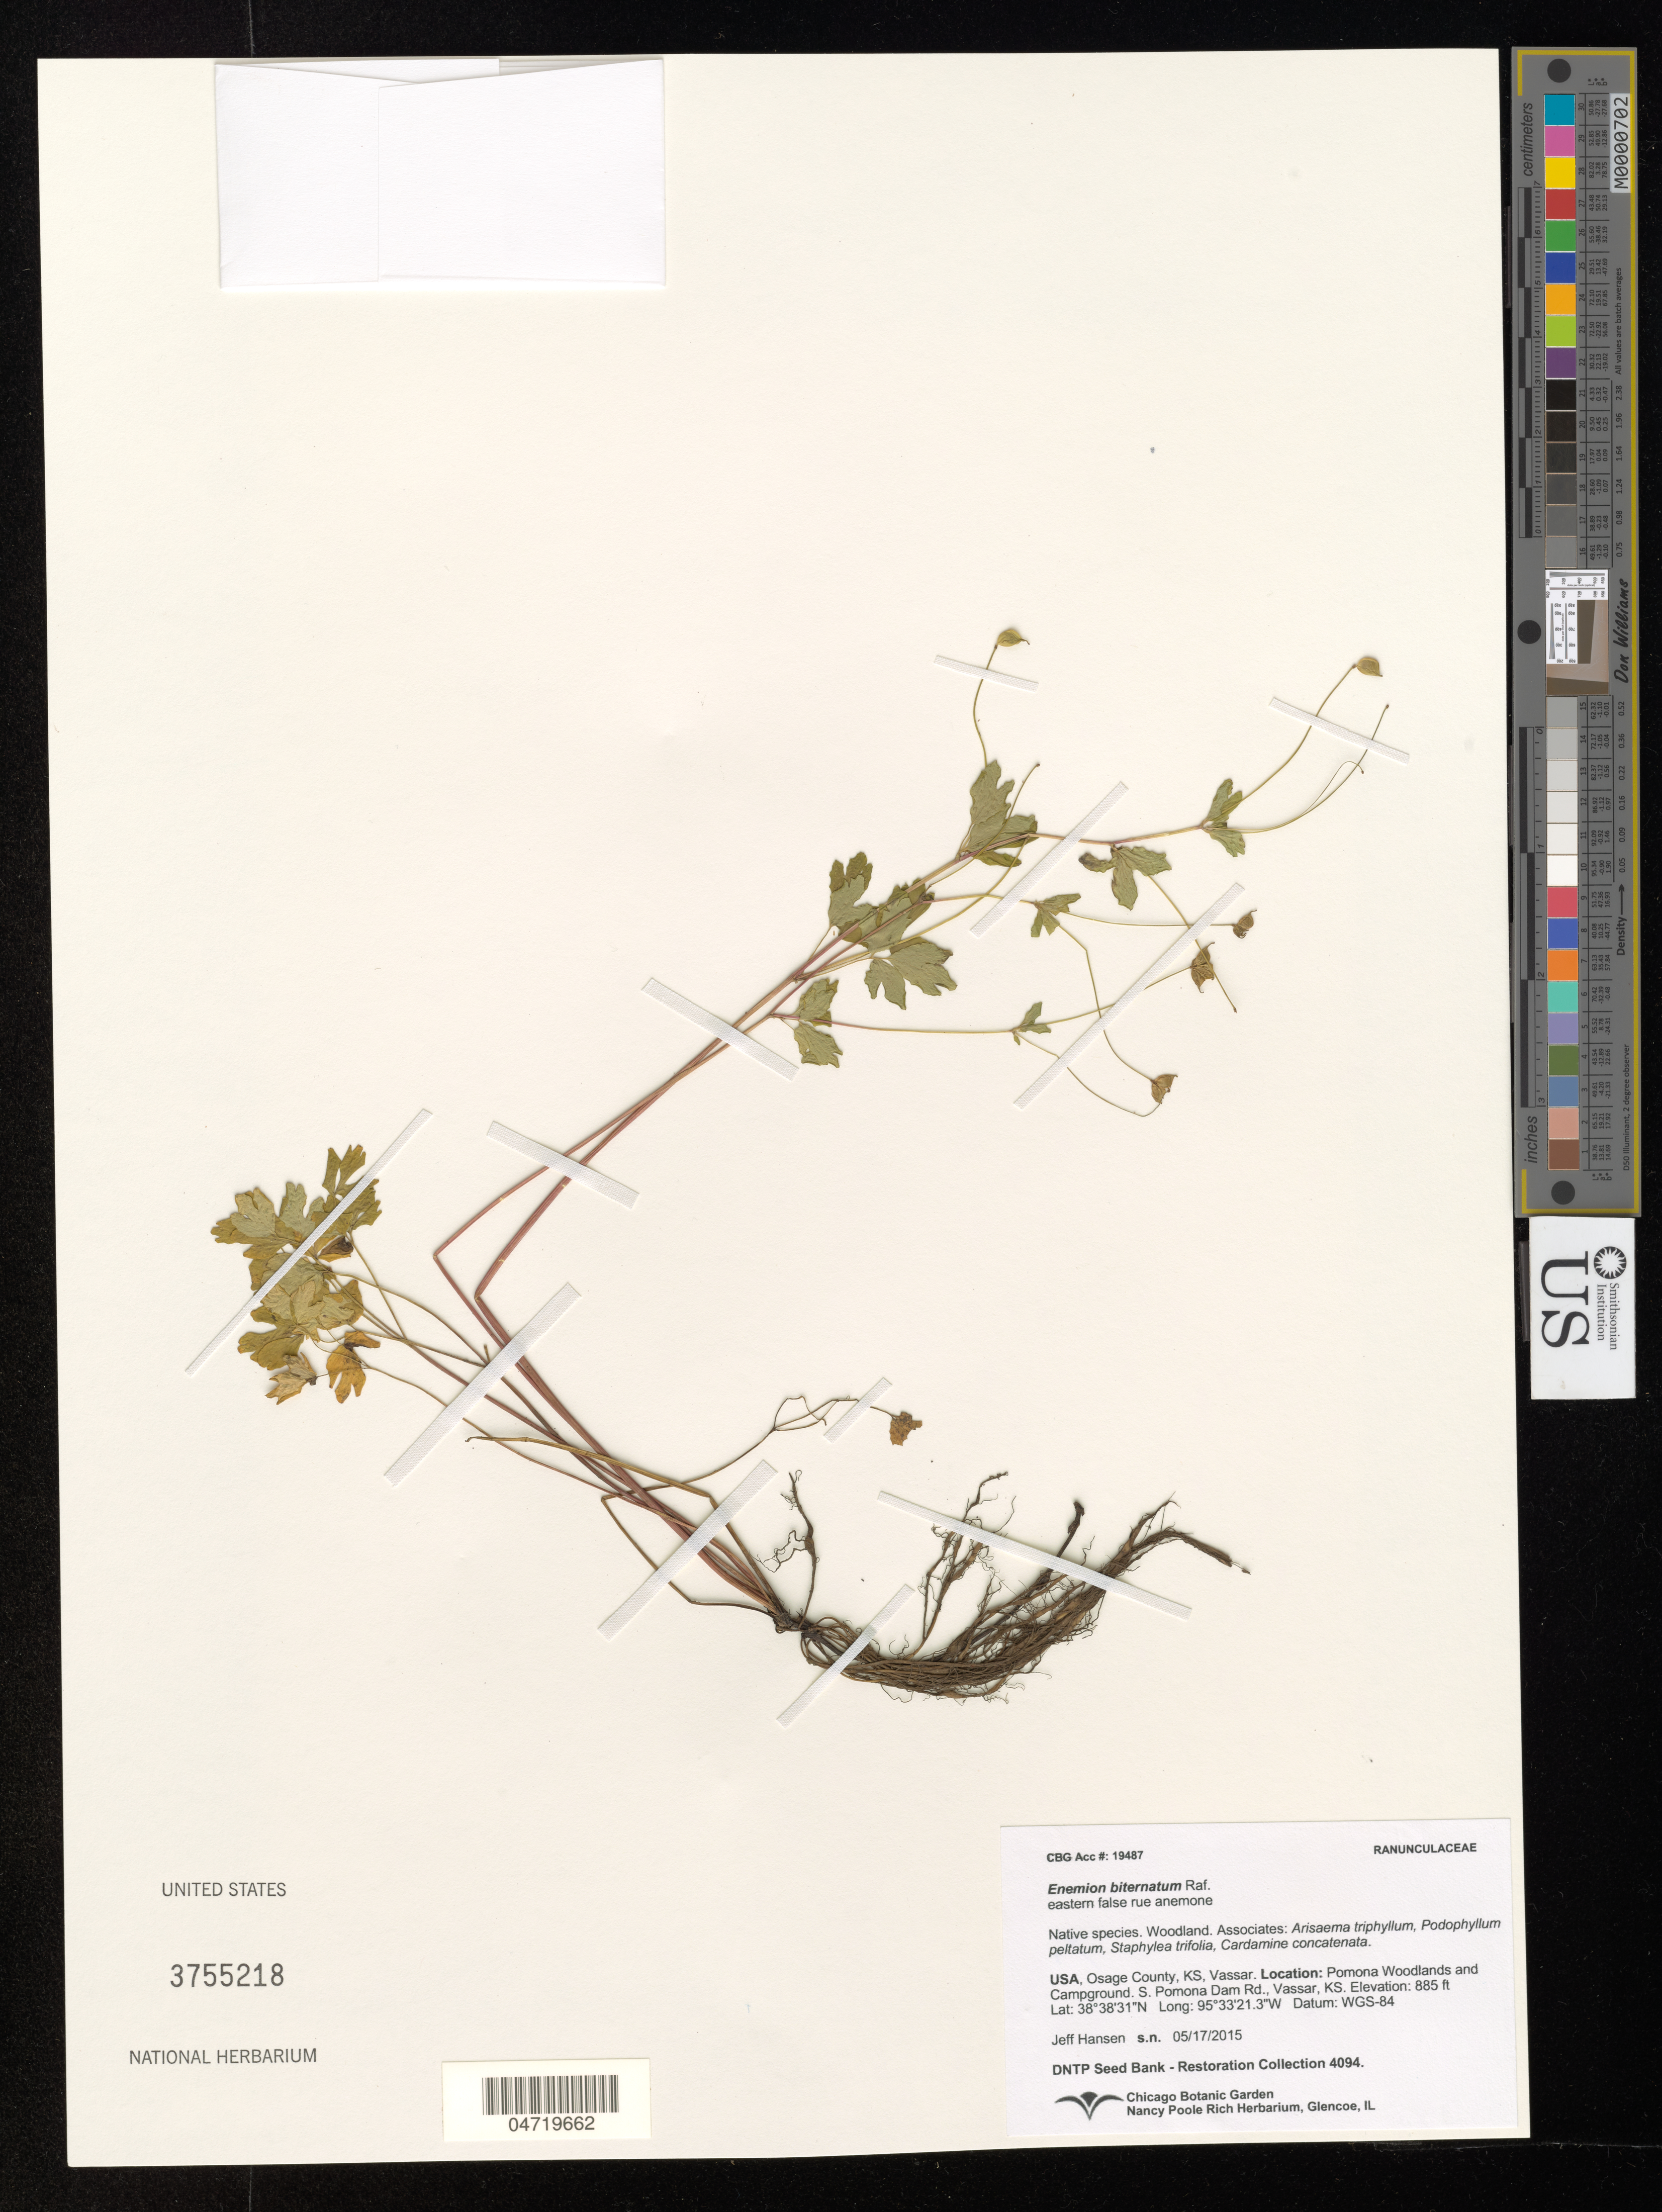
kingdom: Plantae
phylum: Tracheophyta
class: Magnoliopsida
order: Ranunculales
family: Ranunculaceae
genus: Enemion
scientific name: Enemion biternatum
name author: (Torr. & A. Gray) Raf.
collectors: J. Hansen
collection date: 2015-05-17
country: United States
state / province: Kansas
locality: Osage County, KS, Vassar. Pomona Woodlands and Campground. S. Pomona Dam Rd., Vassar, KS.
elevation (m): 270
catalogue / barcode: US 3755218